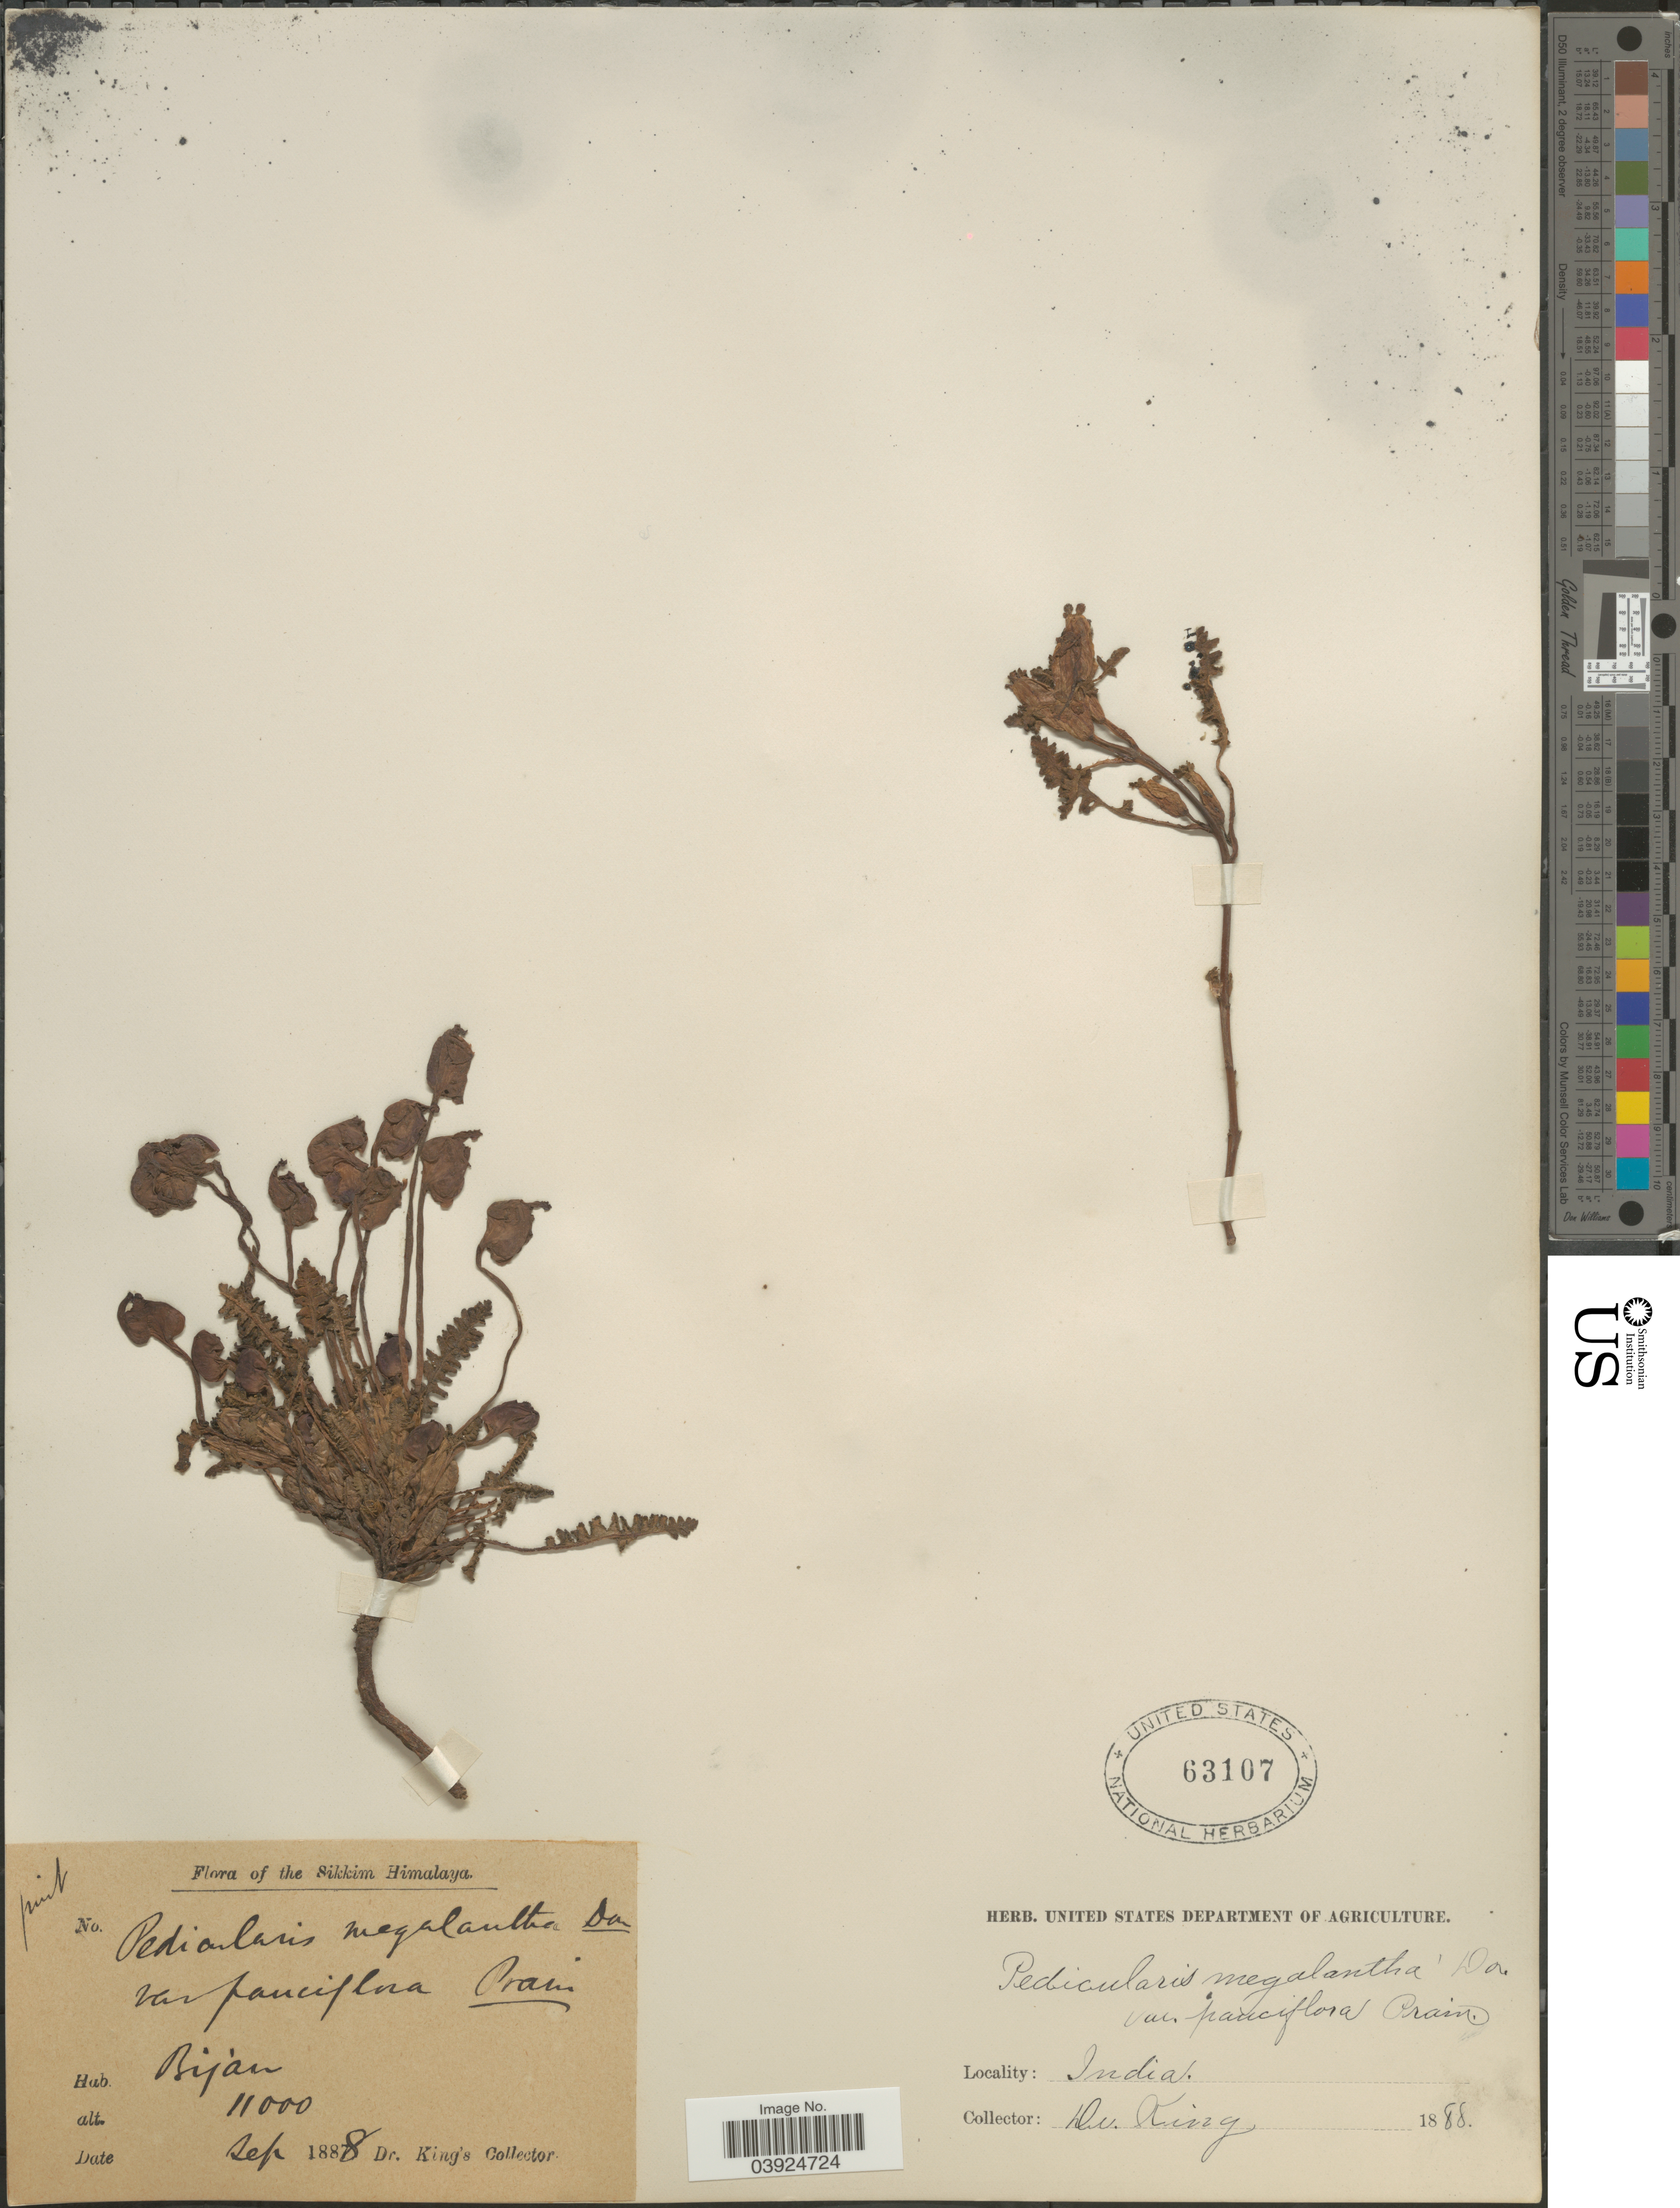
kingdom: Plantae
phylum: Tracheophyta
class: Magnoliopsida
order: Lamiales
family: Orobanchaceae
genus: Pedicularis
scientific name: Pedicularis megalantha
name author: D. Don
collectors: Dr. King's collector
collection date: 1888-09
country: India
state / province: Sikkim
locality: The Sikkim Himalaya. Bijan.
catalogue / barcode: US 63107